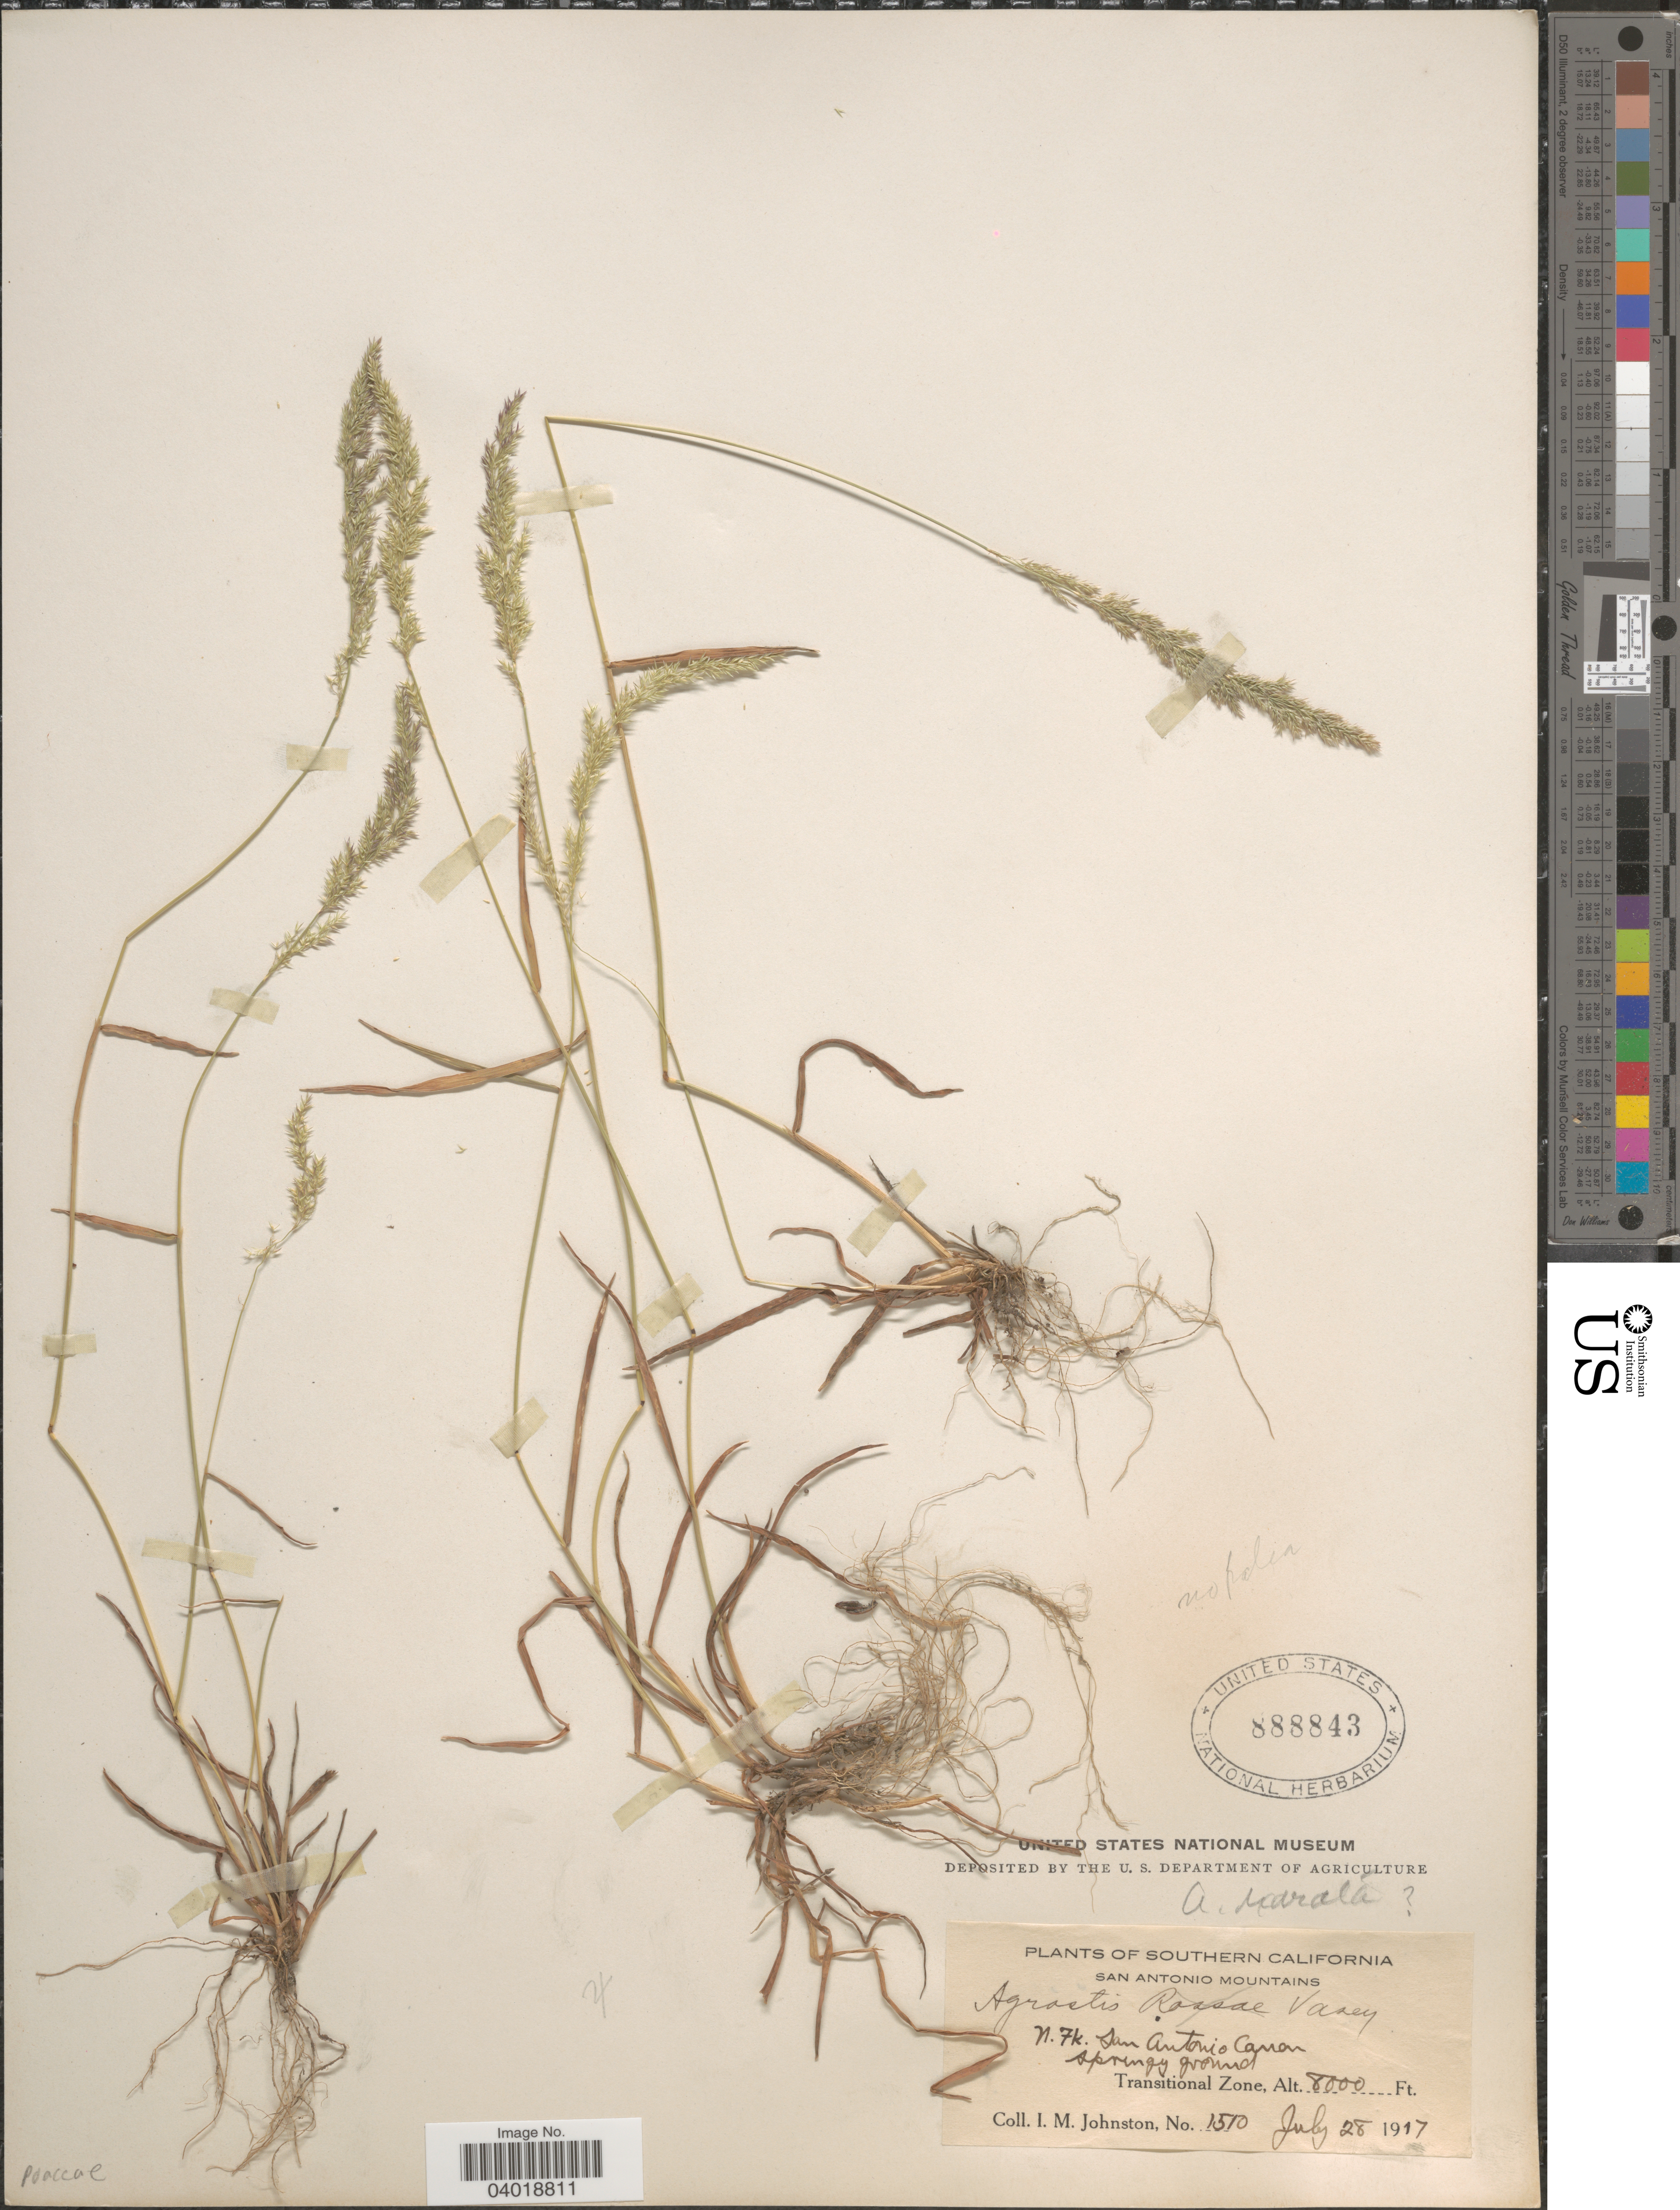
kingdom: Plantae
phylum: Tracheophyta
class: Liliopsida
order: Poales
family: Poaceae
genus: Agrostis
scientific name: Agrostis exarata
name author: Trin.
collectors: I.M. Johnston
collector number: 1510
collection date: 1917-07-28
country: United States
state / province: Oregon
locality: Southern California. San Antonio Mountains. N. Fk. San Antonio Canon. Transitional Zone.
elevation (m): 2438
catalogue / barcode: US 888843